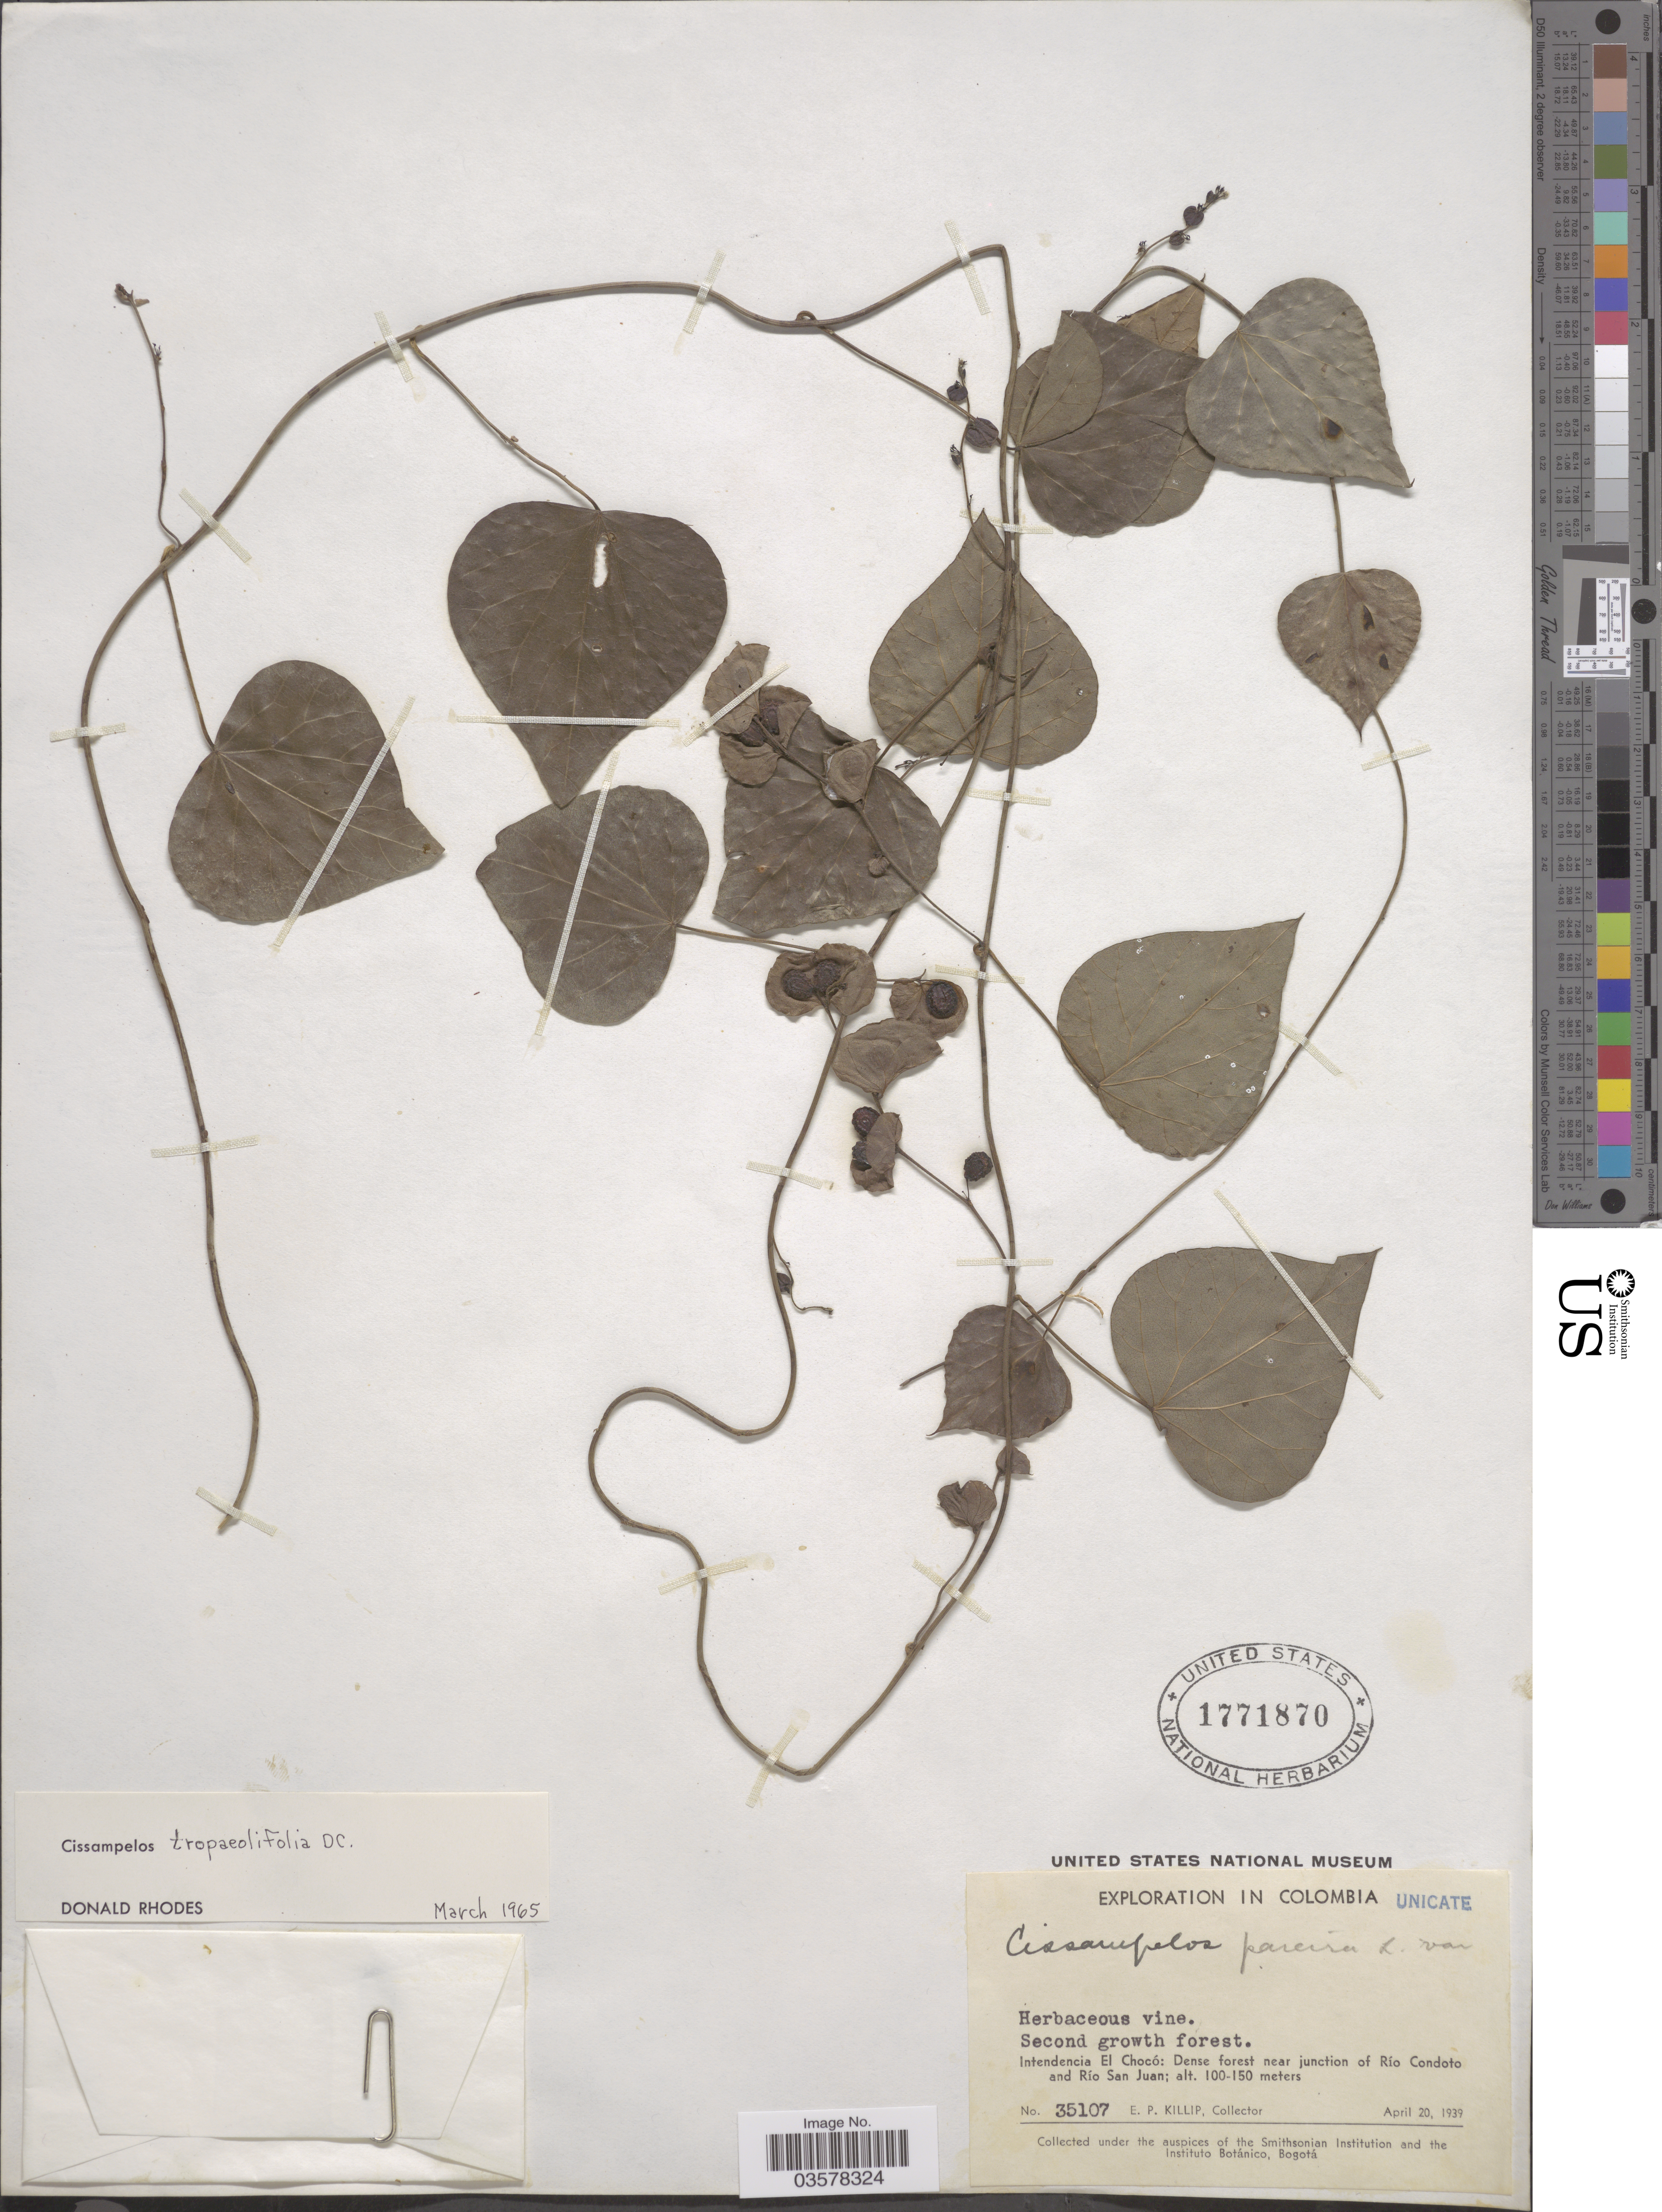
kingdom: Plantae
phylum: Tracheophyta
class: Magnoliopsida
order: Ranunculales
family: Menispermaceae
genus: Cissampelos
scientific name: Cissampelos tropaeolifolia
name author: DC.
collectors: E. P. Killip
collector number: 35107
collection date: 1939-04-20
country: Colombia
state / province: Chocó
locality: Intendencia El Chocó: Dense forest near junction of Río Condoto and Río San Juan.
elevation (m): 100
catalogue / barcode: US 1771870